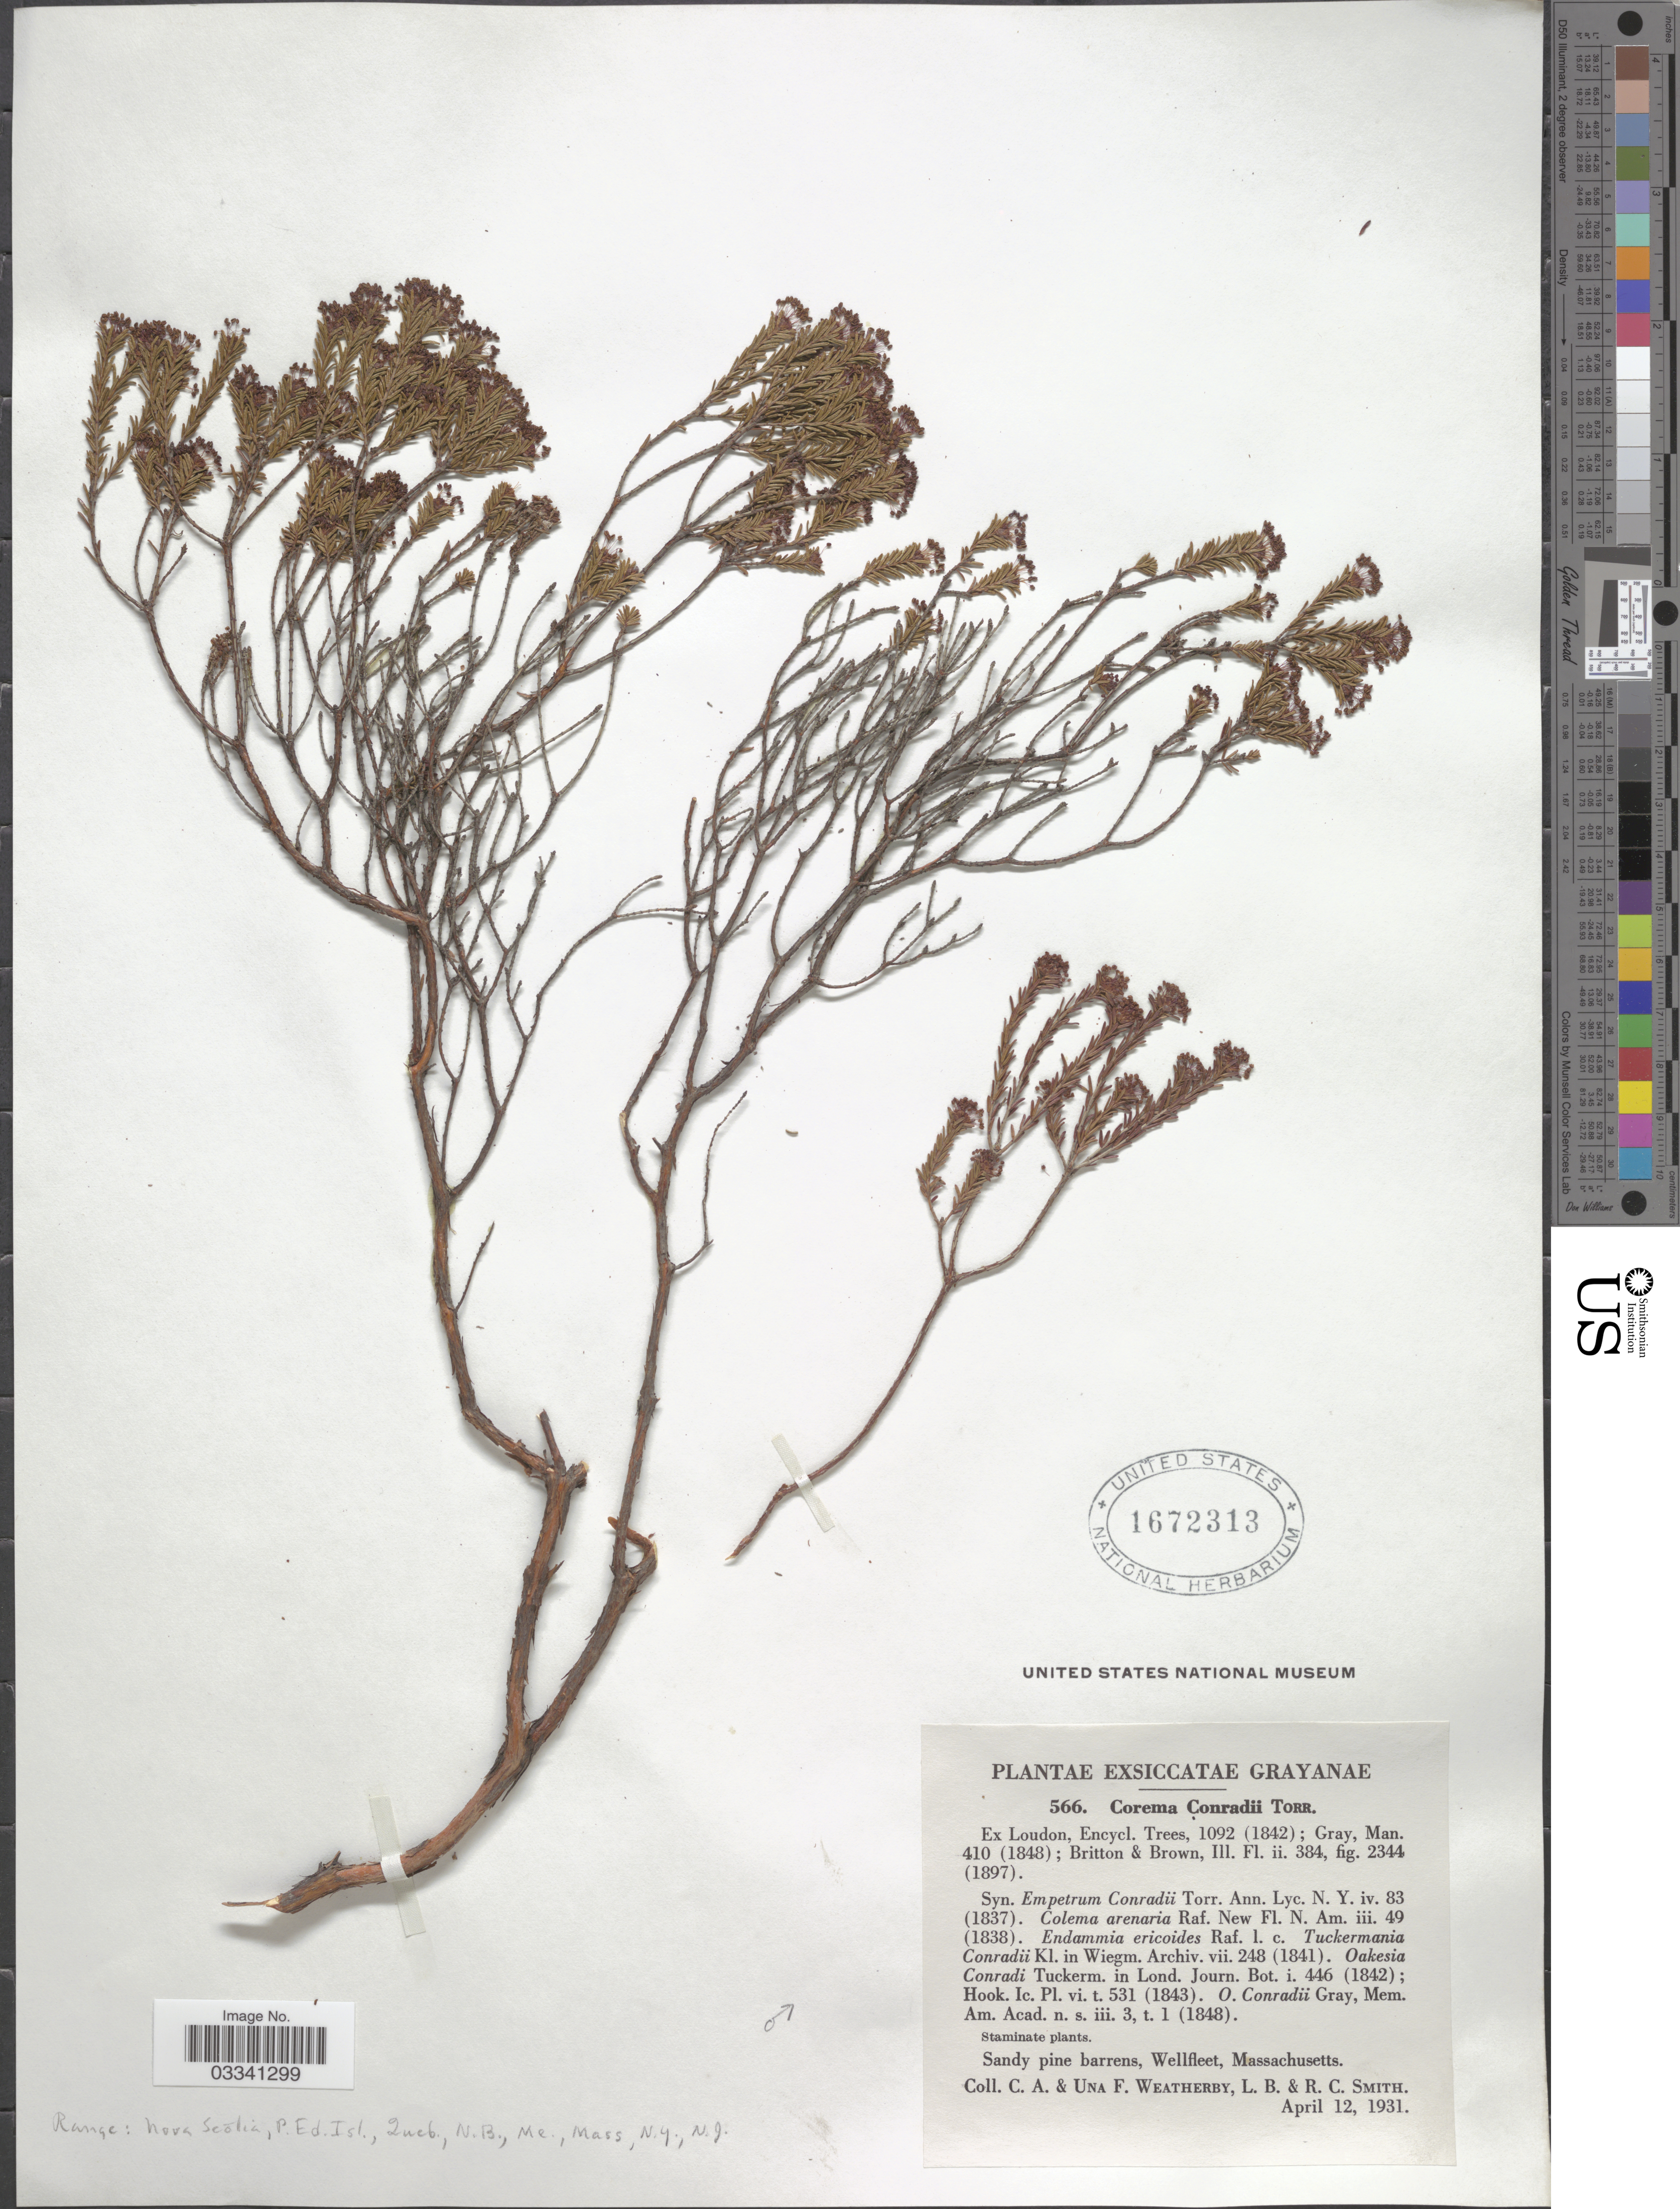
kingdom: Plantae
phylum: Tracheophyta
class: Magnoliopsida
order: Ericales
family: Ericaceae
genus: Corema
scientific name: Corema conradii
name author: Torr.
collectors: C. A. Weatherby, U. Weatherby, L. Smith & R. C. Smith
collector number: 566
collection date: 1931-04-12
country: United States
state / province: Massachusetts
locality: Grayanae. Wellfleet.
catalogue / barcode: US 1672313